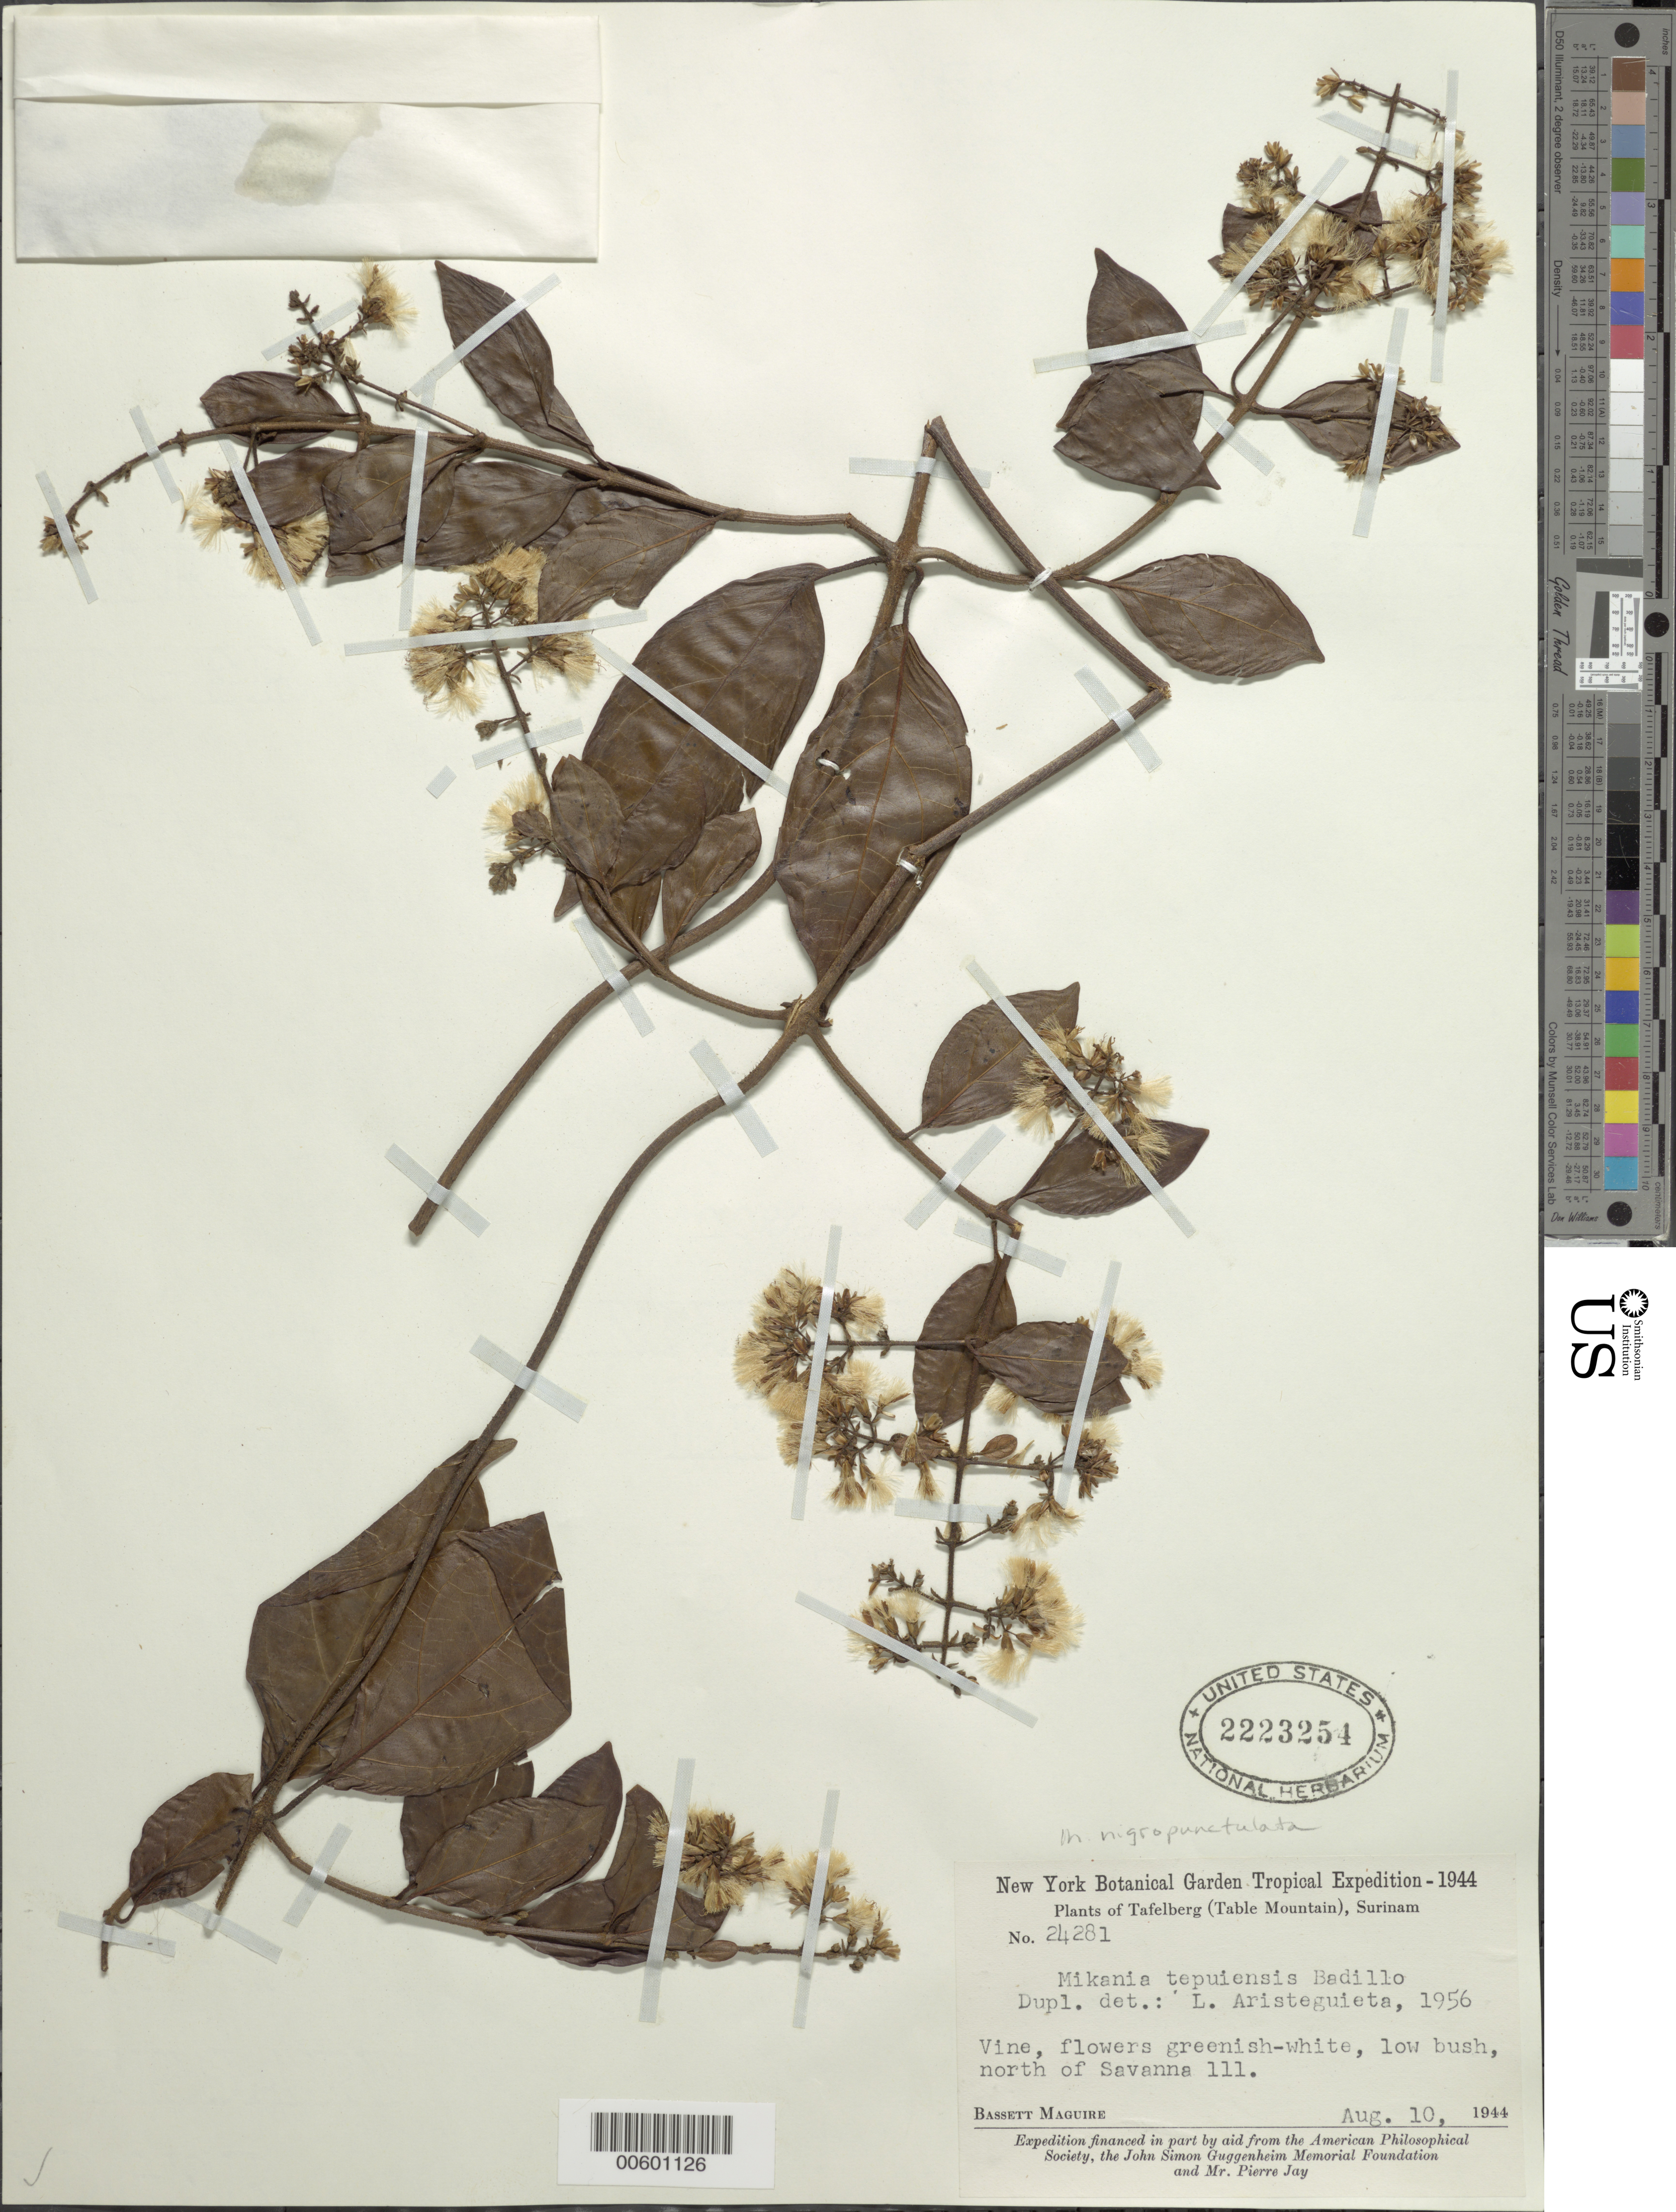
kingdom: Plantae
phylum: Tracheophyta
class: Magnoliopsida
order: Asterales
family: Asteraceae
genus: Mikania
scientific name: Mikania nigropunctulata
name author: Hieron.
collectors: B. Maguire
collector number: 24281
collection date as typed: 10-Aug-44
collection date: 1944-08-10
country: Suriname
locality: Tafelberg (Table Mountain), Savanna III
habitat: Low bush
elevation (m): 565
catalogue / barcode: US 2223254